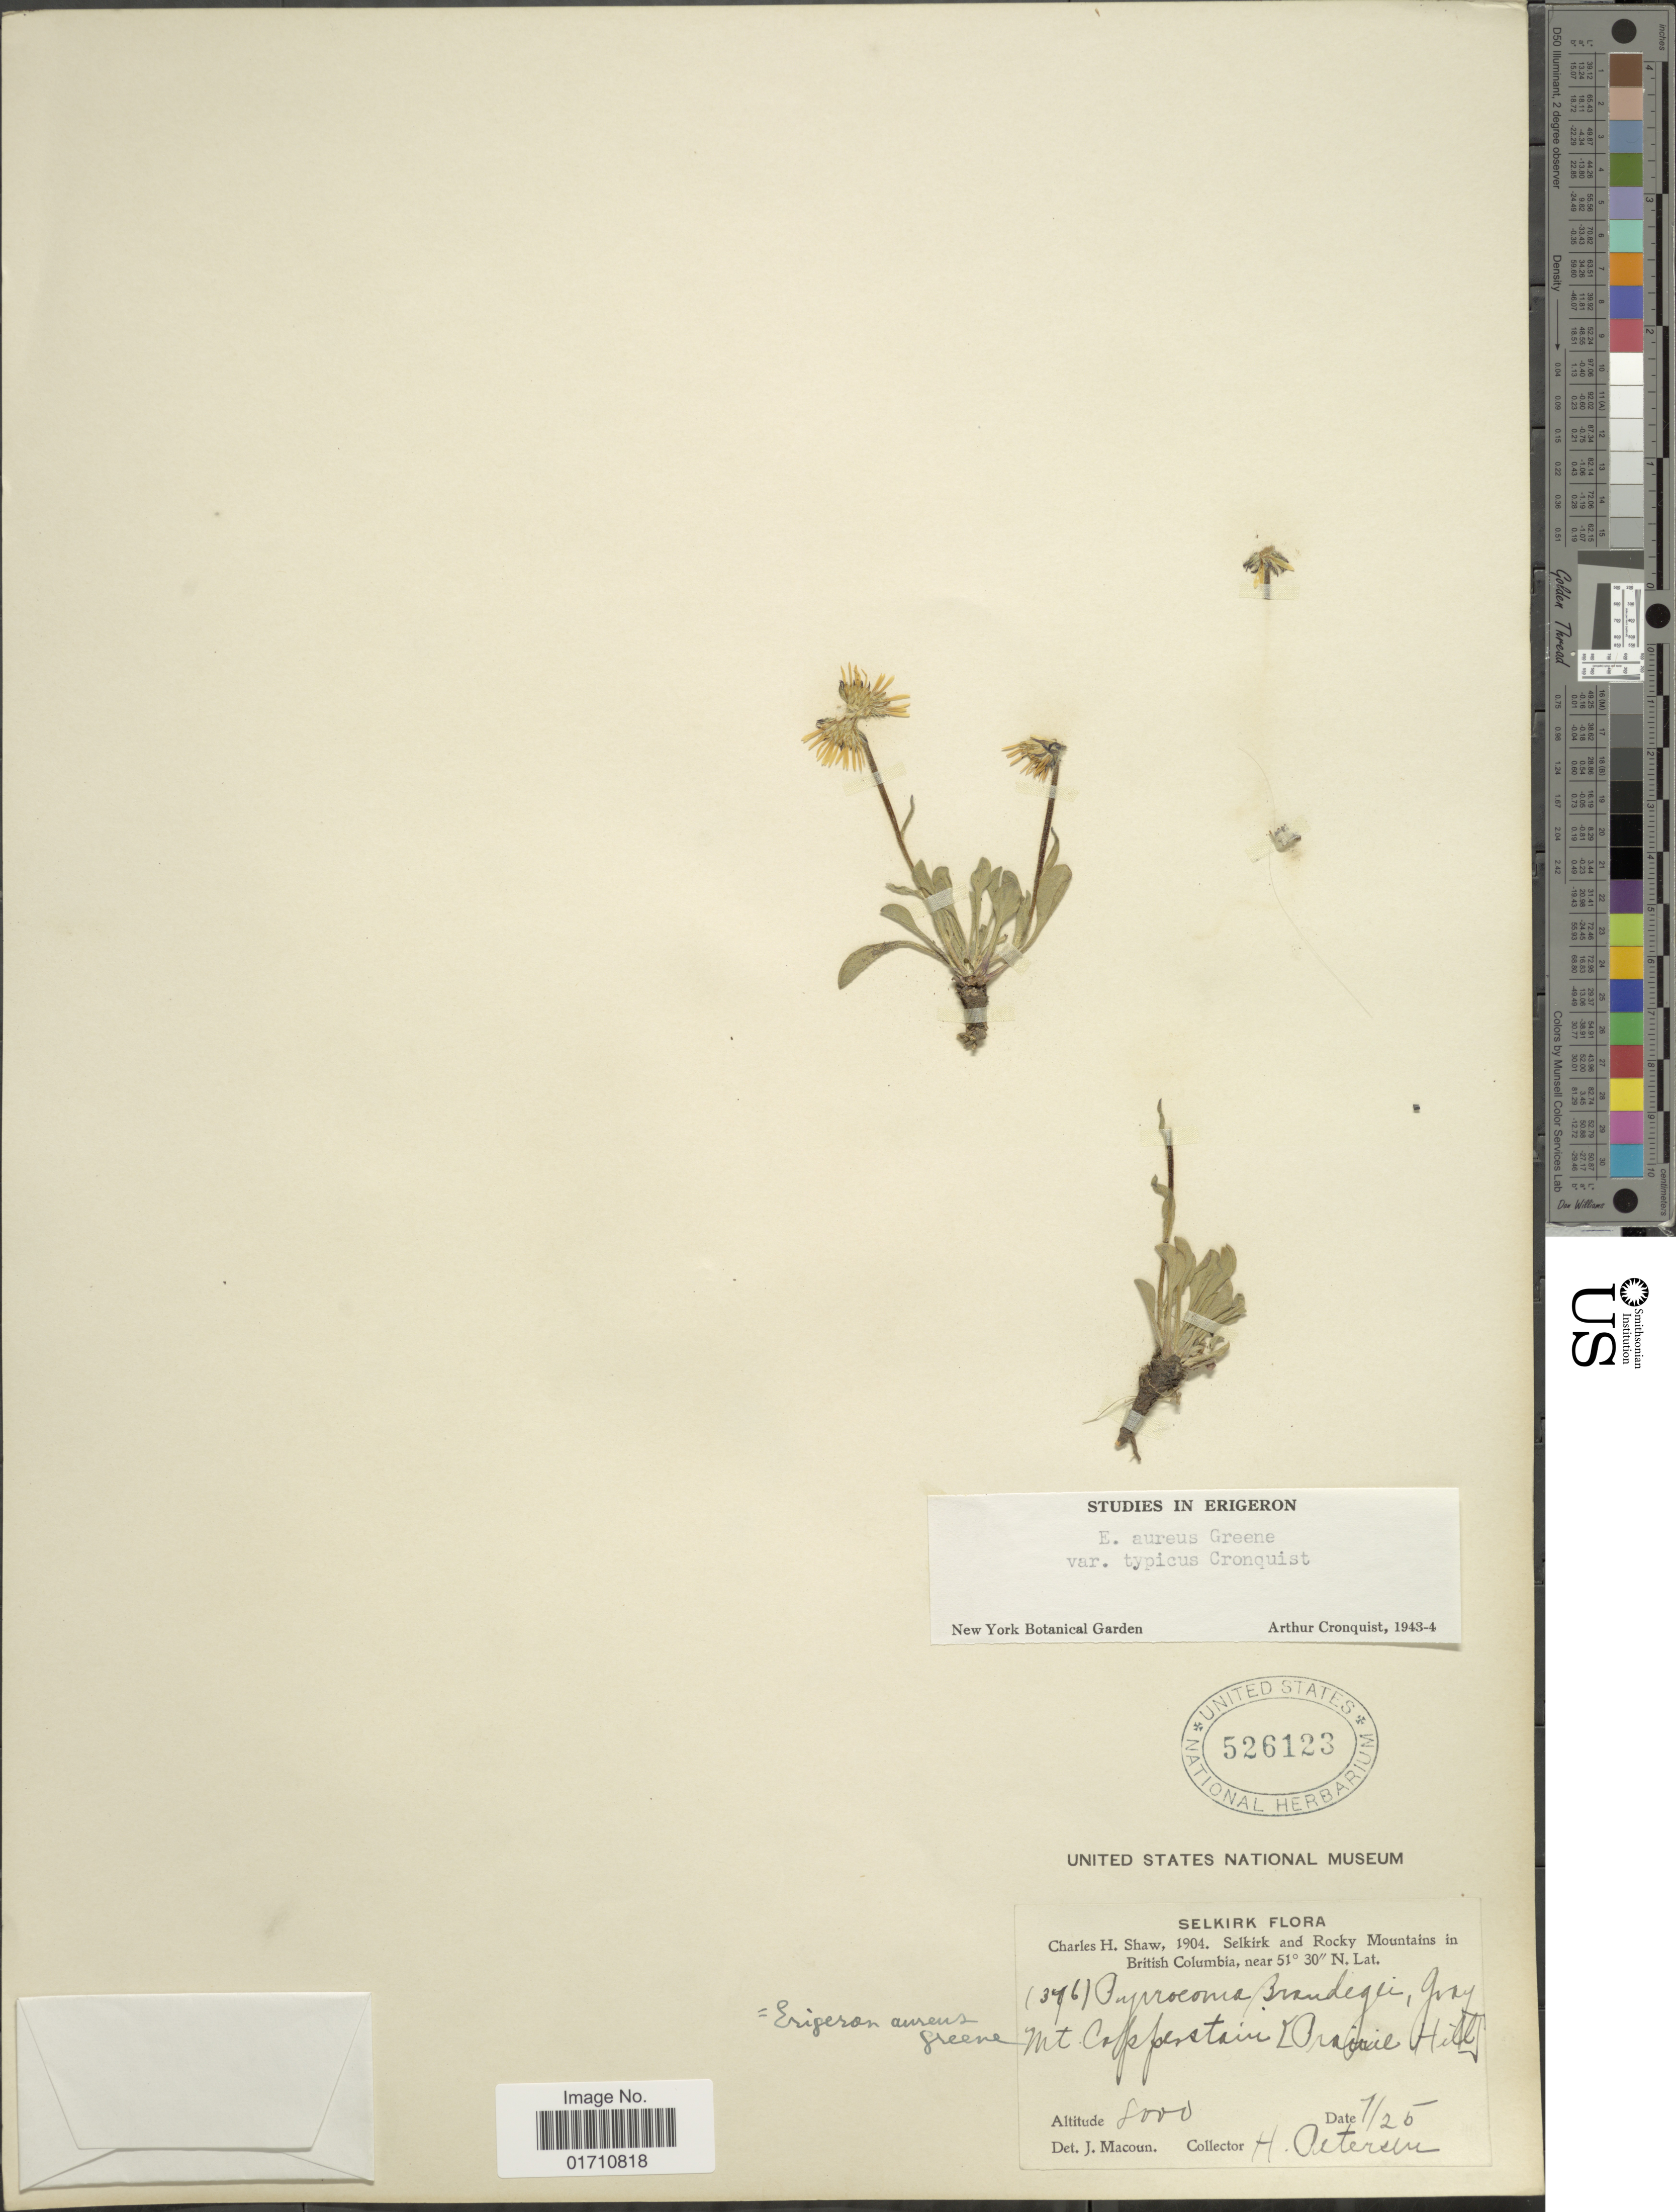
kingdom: Plantae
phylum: Tracheophyta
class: Magnoliopsida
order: Asterales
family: Asteraceae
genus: Erigeron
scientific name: Erigeron aureus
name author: Greene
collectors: H. Petersen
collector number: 376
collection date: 1904-07-25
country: Canada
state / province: British Columbia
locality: Selkirk and Rocky Mountains, Mt Coppestain [Prairie Hill].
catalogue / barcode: US 526123